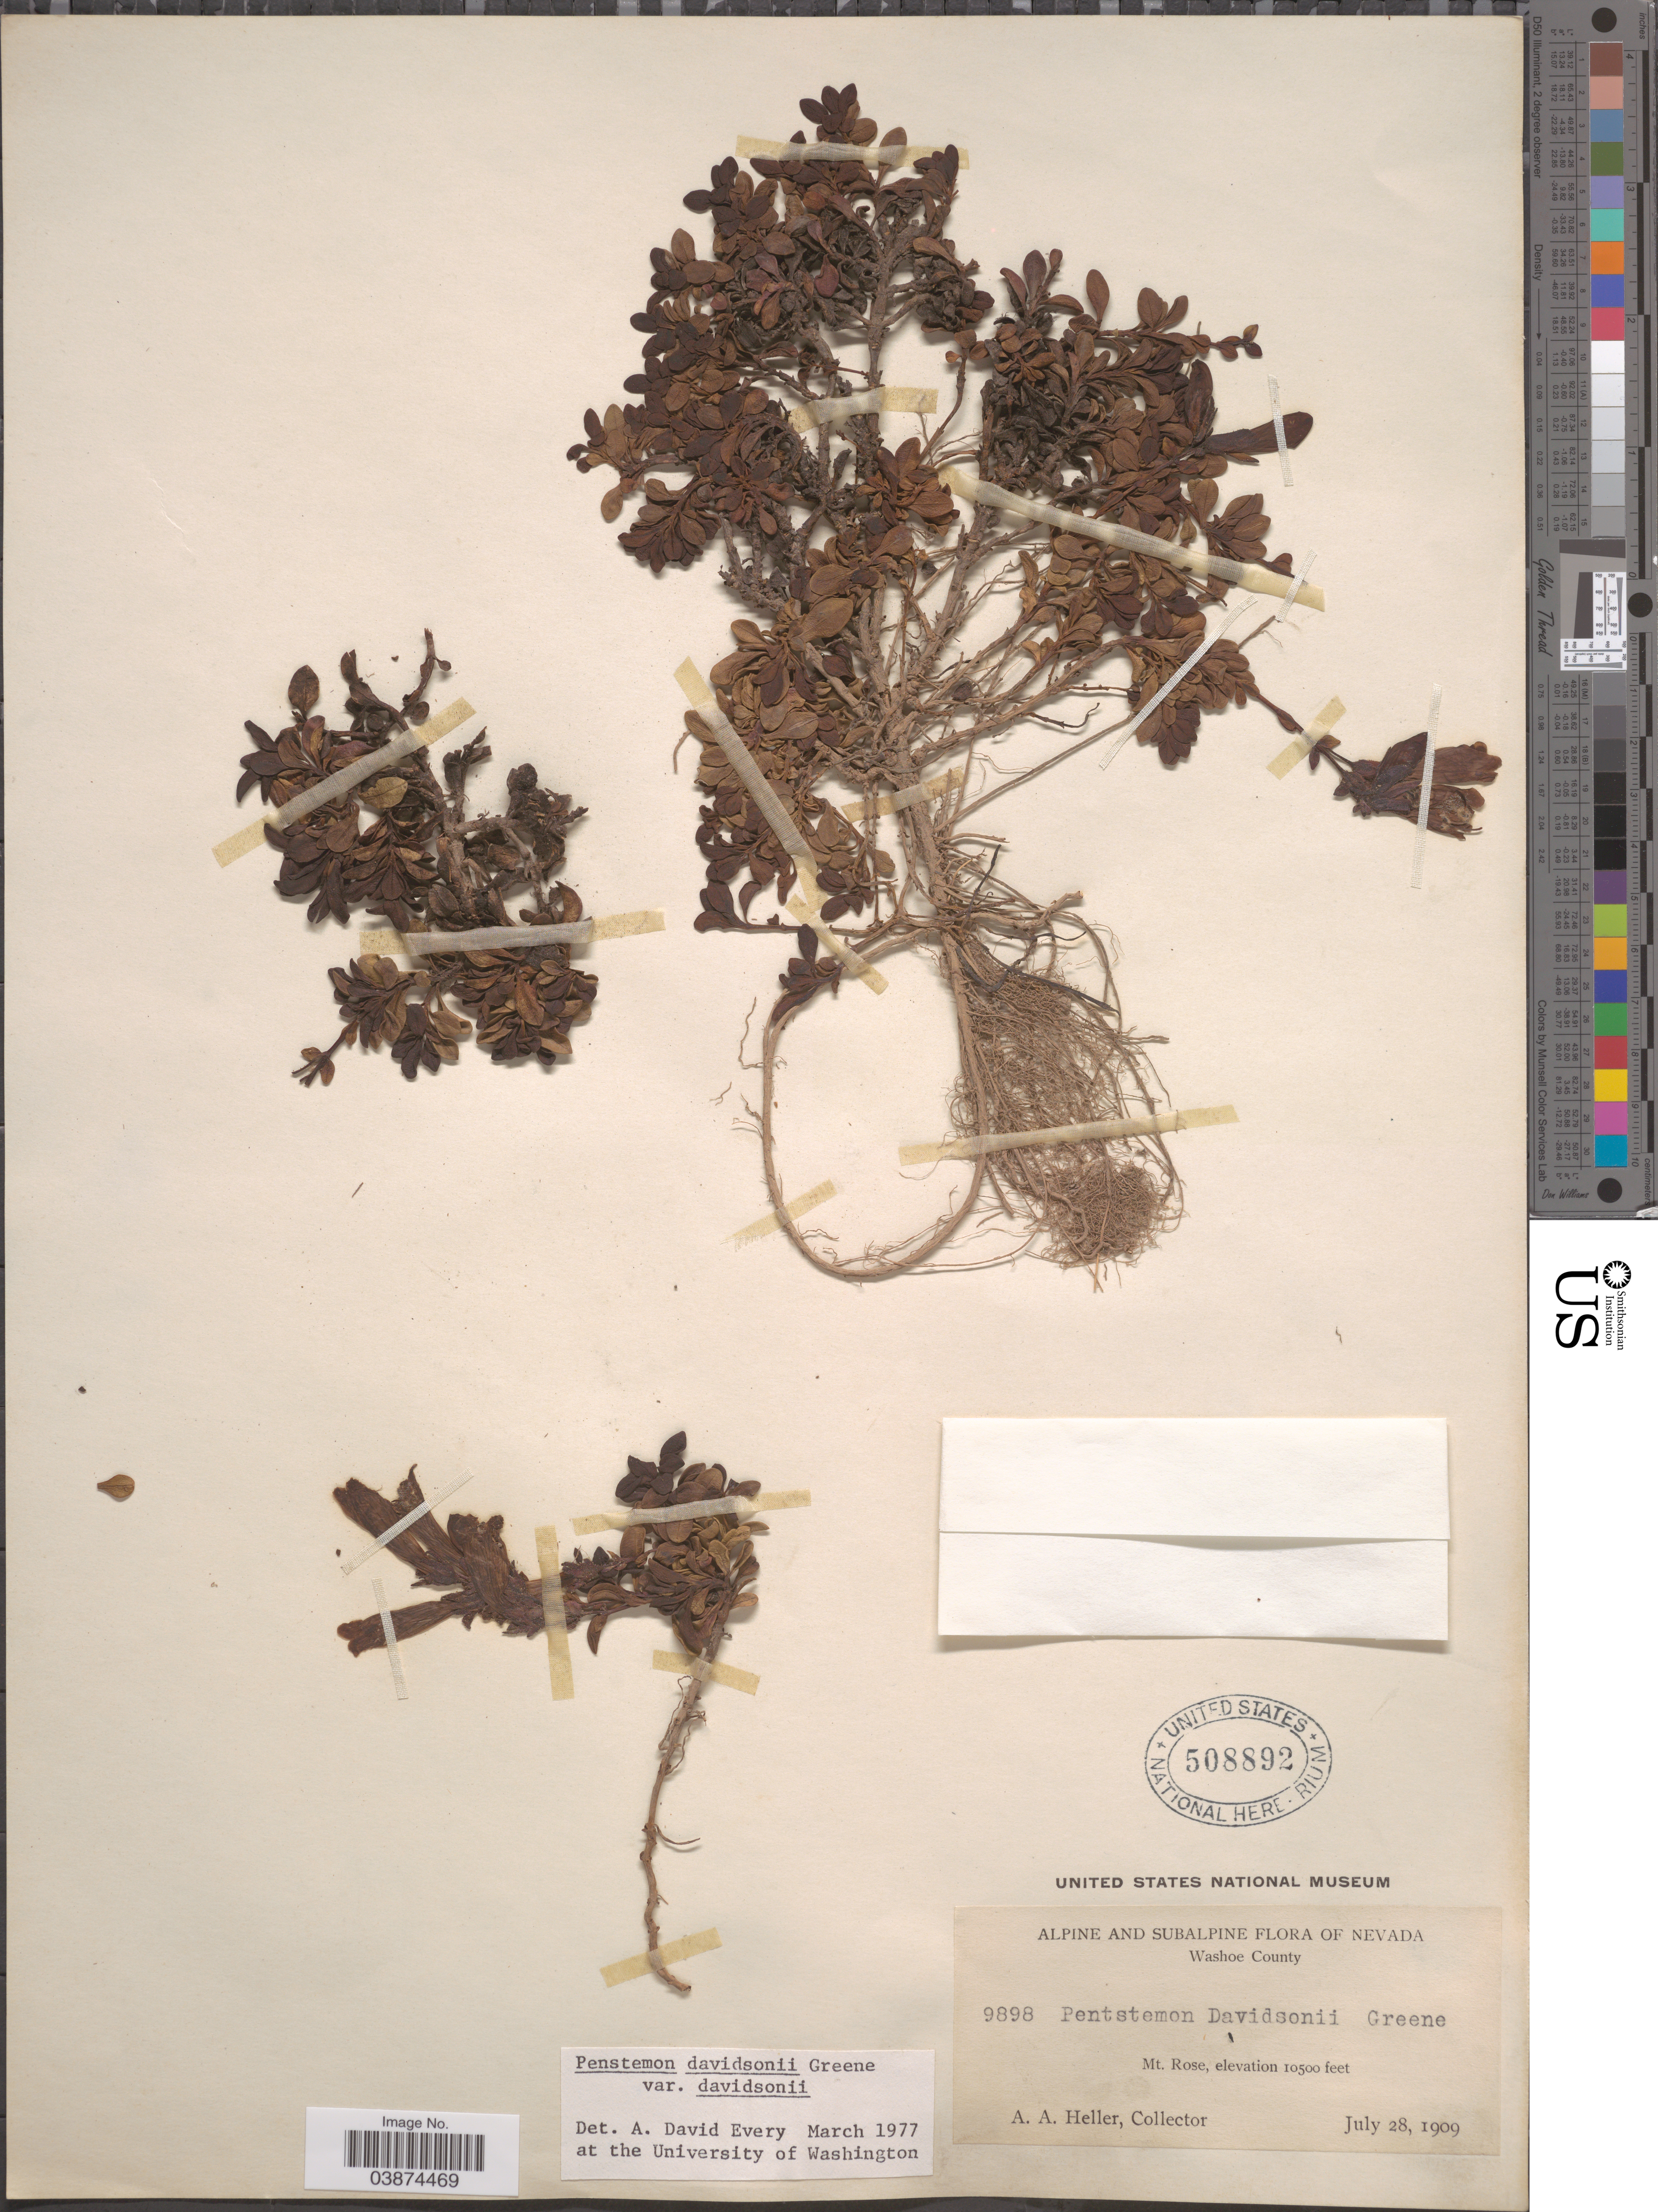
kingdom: Plantae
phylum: Tracheophyta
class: Magnoliopsida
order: Lamiales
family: Plantaginaceae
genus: Penstemon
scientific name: Penstemon davidsonii var. davidsonii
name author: Greene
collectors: A. A. Heller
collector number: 9898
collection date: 1909-07-28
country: United States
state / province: Nevada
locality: Alpine and Subalpine of Nevada. Washoe County. Mt. Rose.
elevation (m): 3200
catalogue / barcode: US 508892